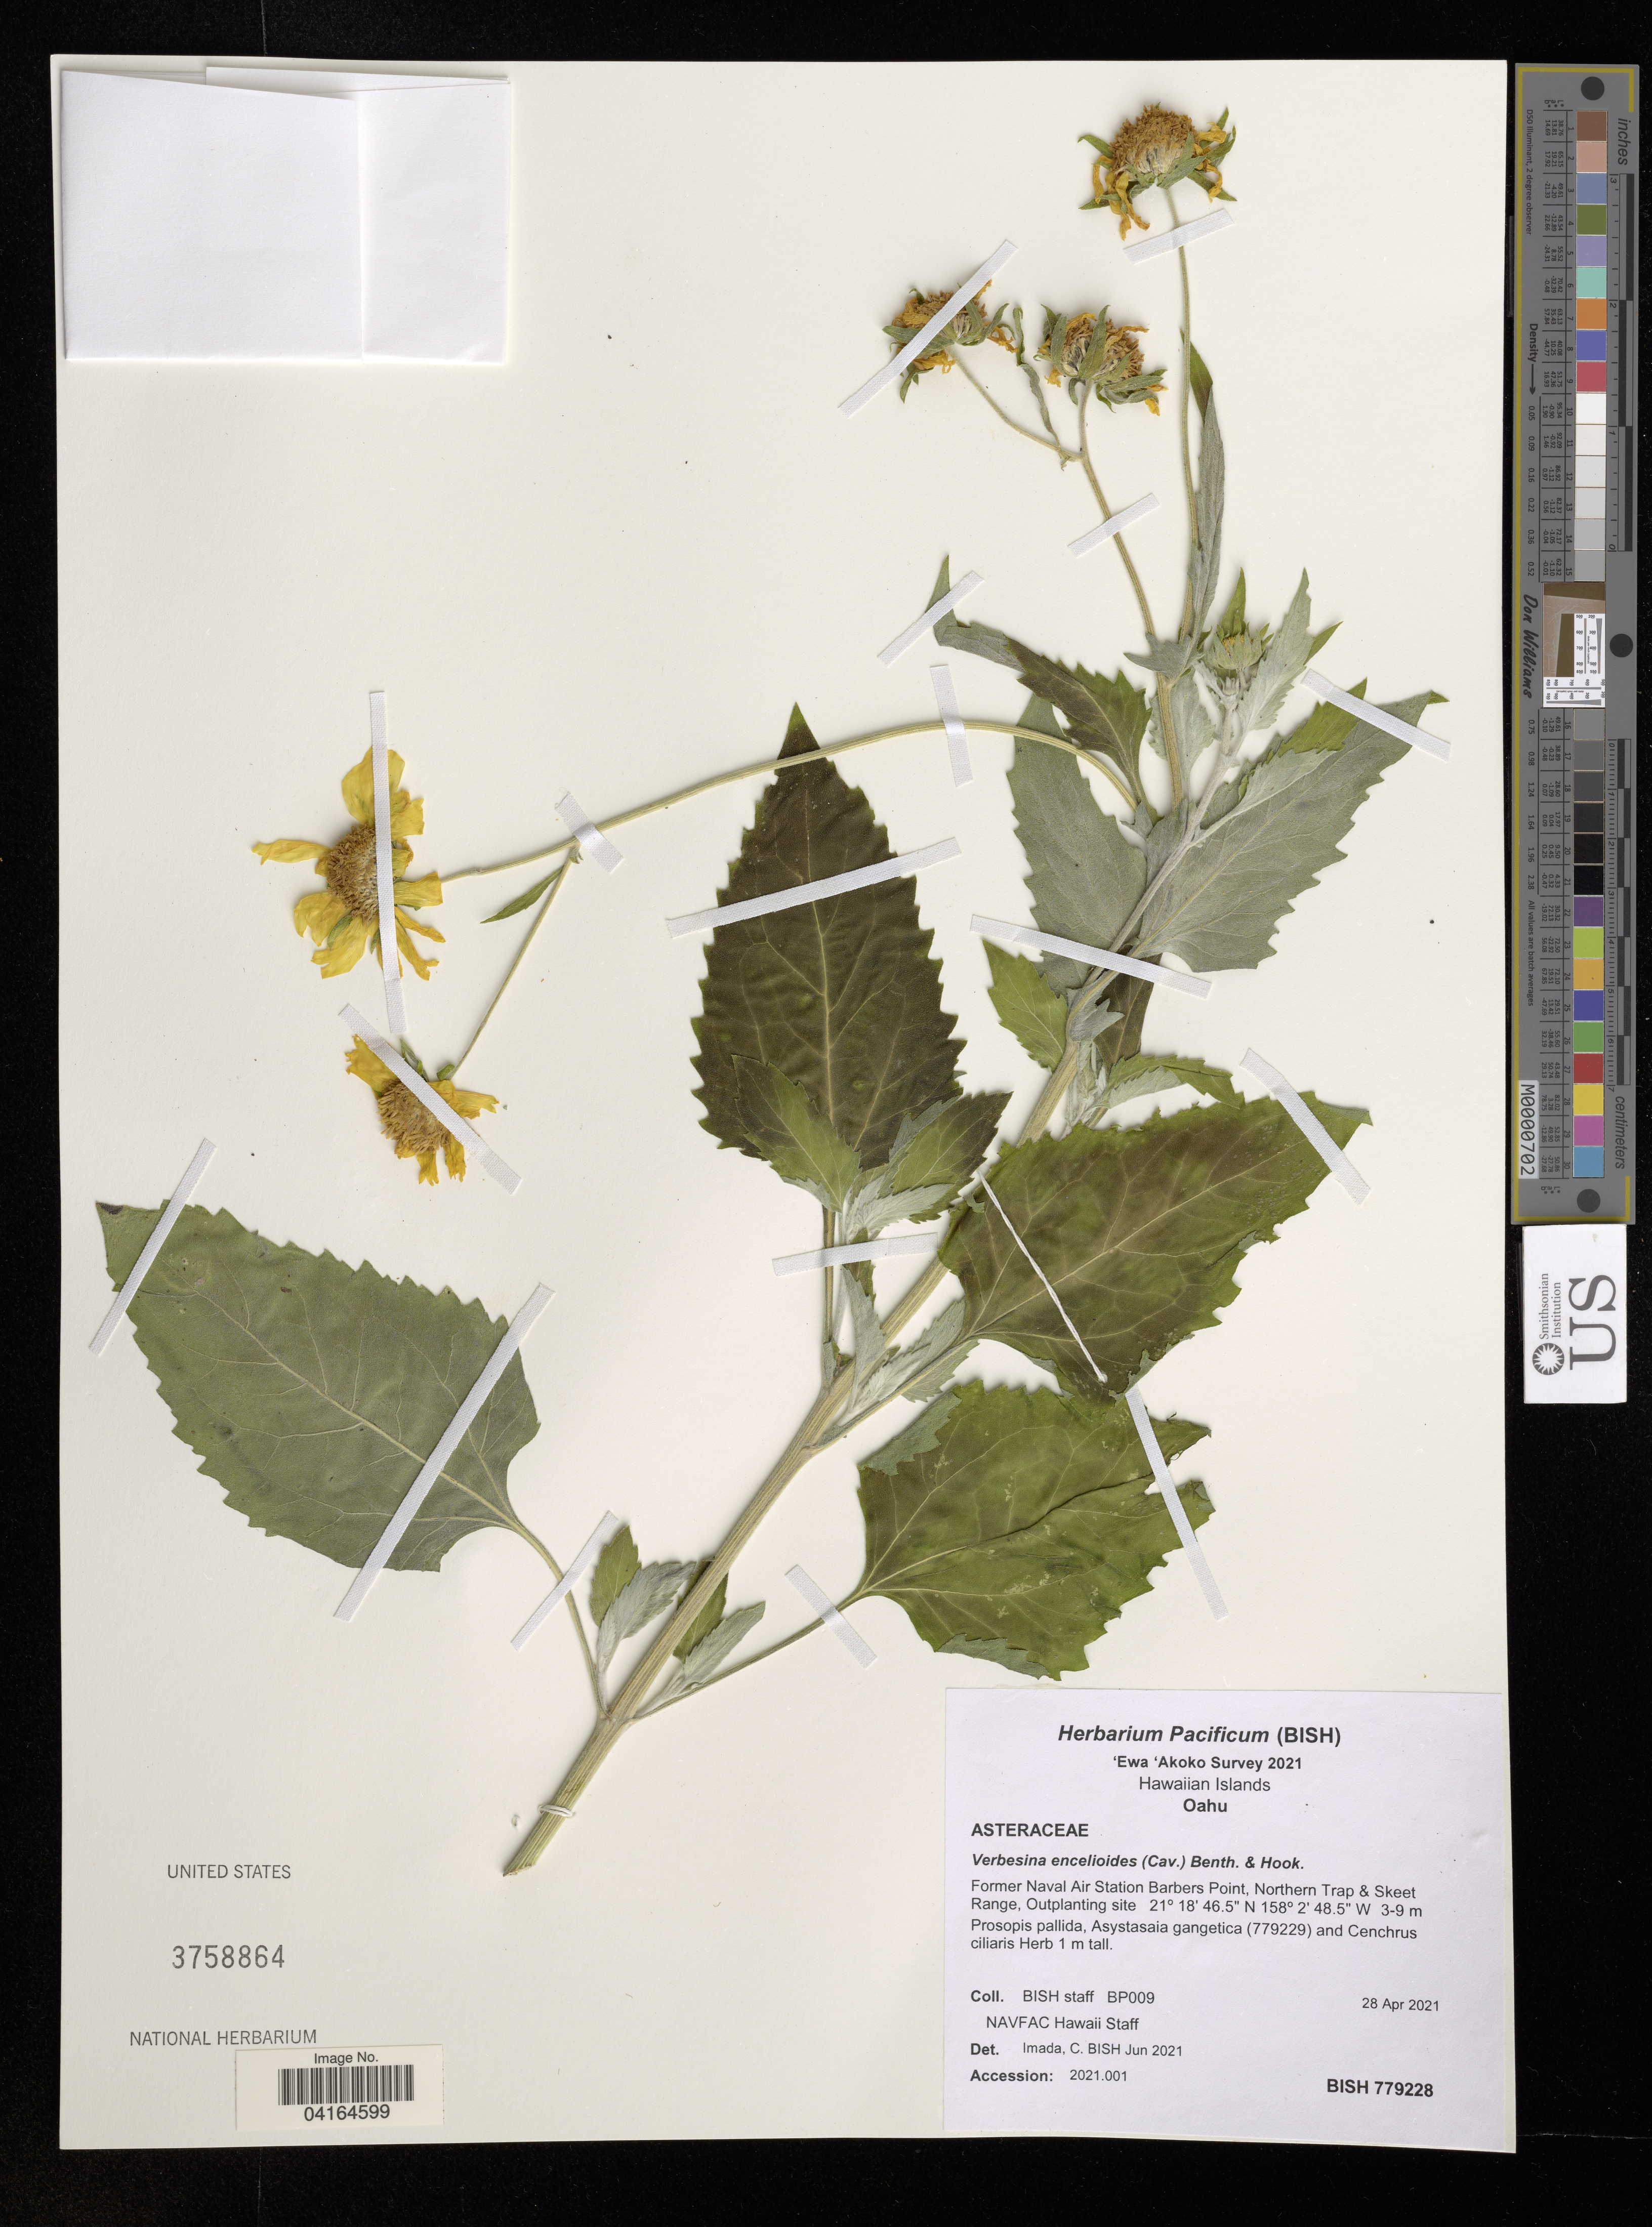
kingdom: Plantae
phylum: Tracheophyta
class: Magnoliopsida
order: Asterales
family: Asteraceae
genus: Verbesina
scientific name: Verbesina encelioides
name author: (Cav.) Benth. & Hook. ex A. Gray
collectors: Bernice P. Bishop Museum & N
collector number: BP009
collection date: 2021-04-28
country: United States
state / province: Hawaii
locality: Hawaiian Islands. Oahu. Former Naval Air Station Barbers Point, Northern Trap & Skeet Range, Outplanting site.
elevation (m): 3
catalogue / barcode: US 3758864